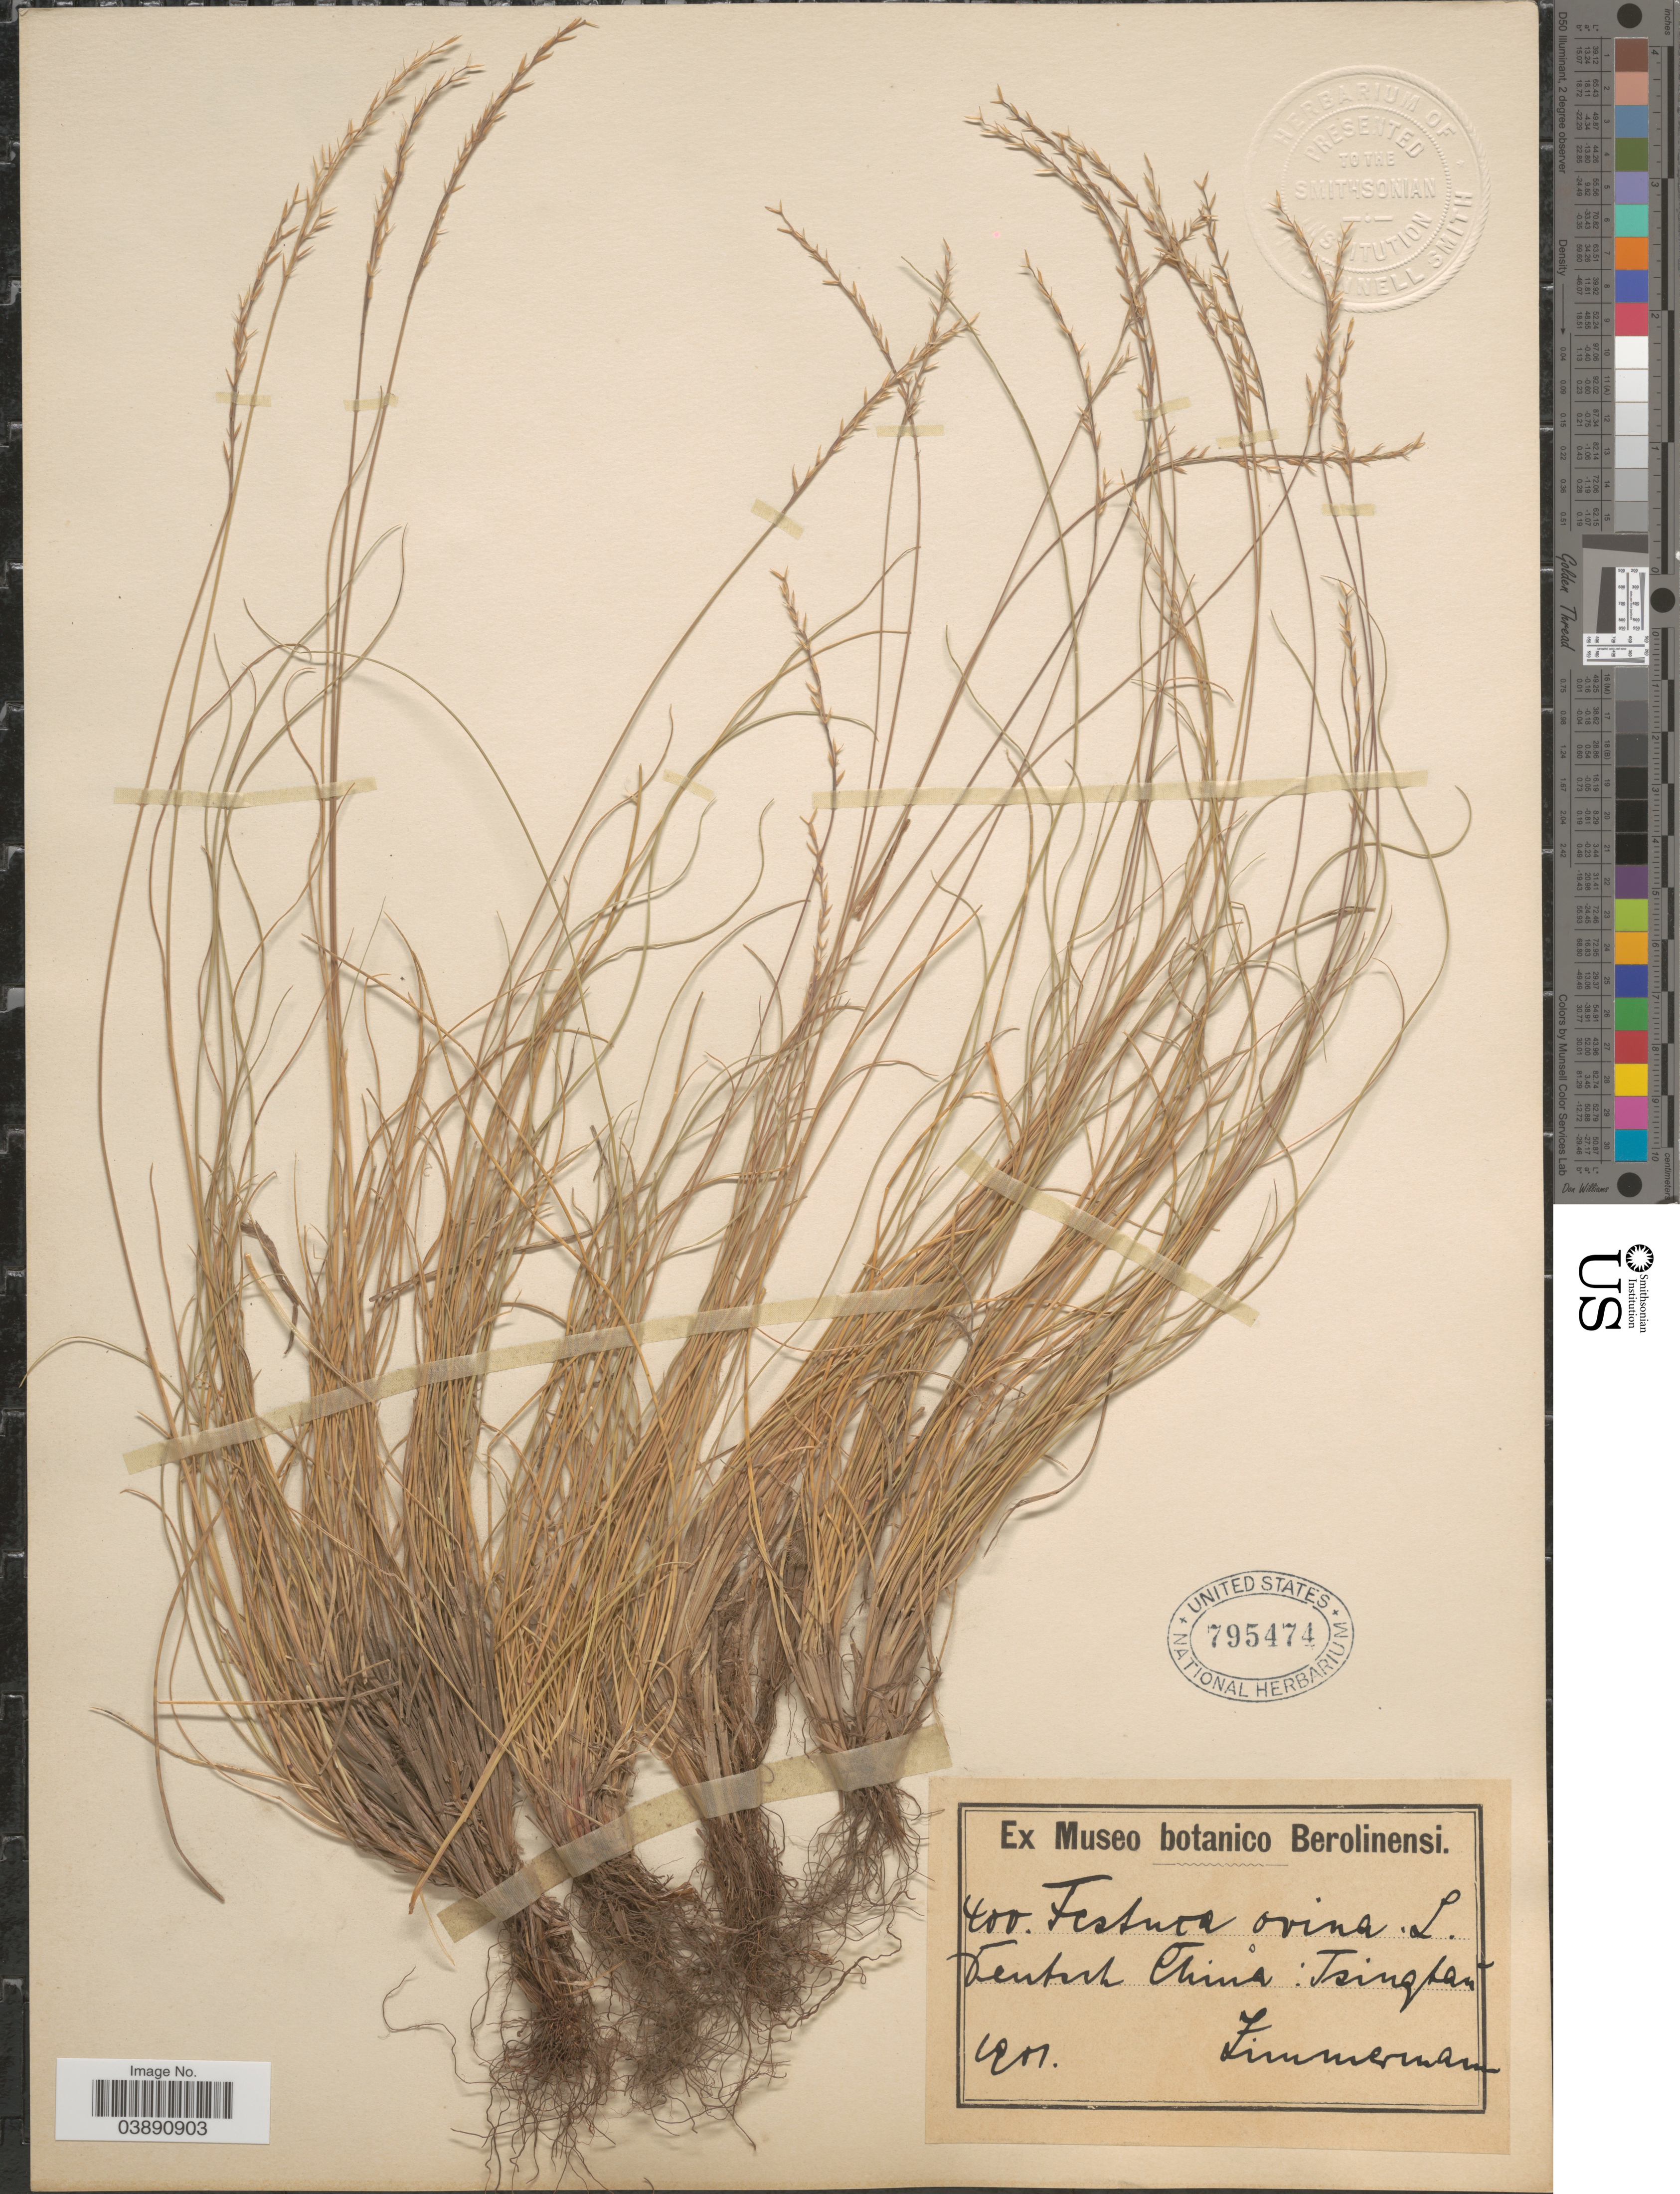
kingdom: Plantae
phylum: Tracheophyta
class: Liliopsida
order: Poales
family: Poaceae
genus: Festuca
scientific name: Festuca ovina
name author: L.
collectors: -. Zimmermann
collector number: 400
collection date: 1901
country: China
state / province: Qinghai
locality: Central China: Tsinghai.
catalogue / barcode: US 795474